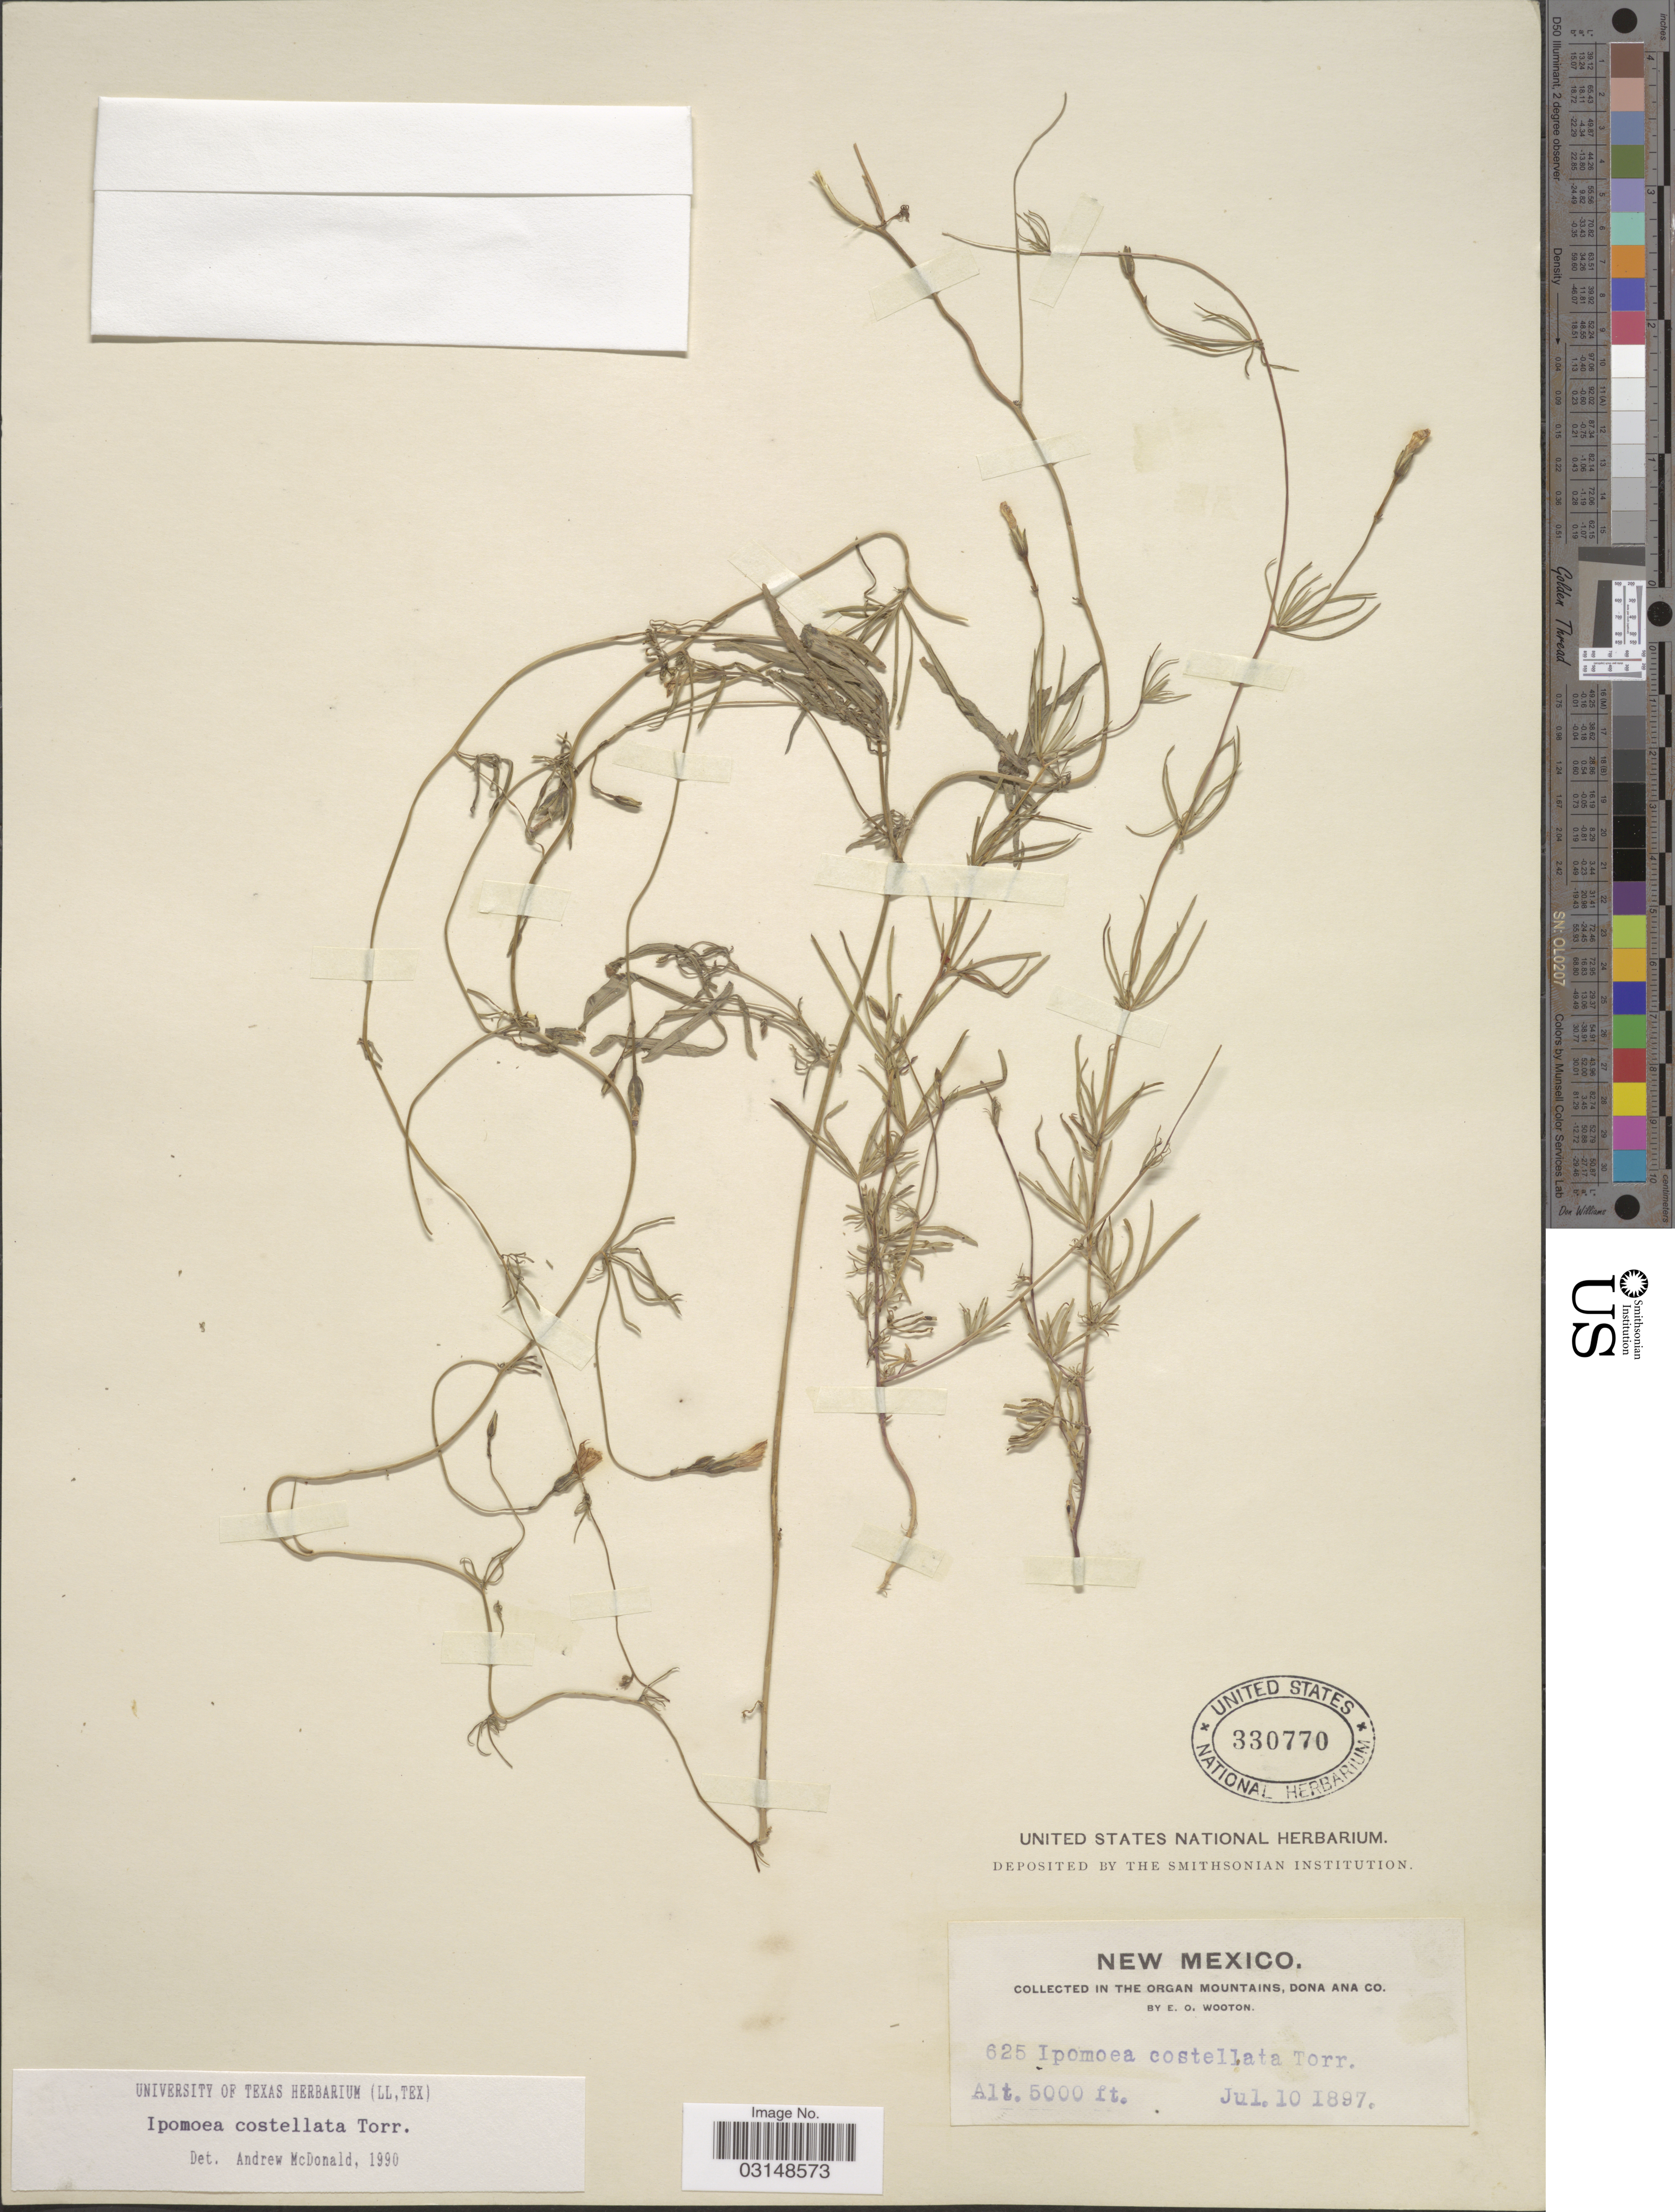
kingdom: Plantae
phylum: Tracheophyta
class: Magnoliopsida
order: Solanales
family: Convolvulaceae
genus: Ipomoea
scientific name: Ipomoea costellata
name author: Torr.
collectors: E. O. Wooton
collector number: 625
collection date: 1897-07-10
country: United States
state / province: New Mexico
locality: In The Organ Mountains, Dona Ana Co.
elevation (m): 1524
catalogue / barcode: US 330770